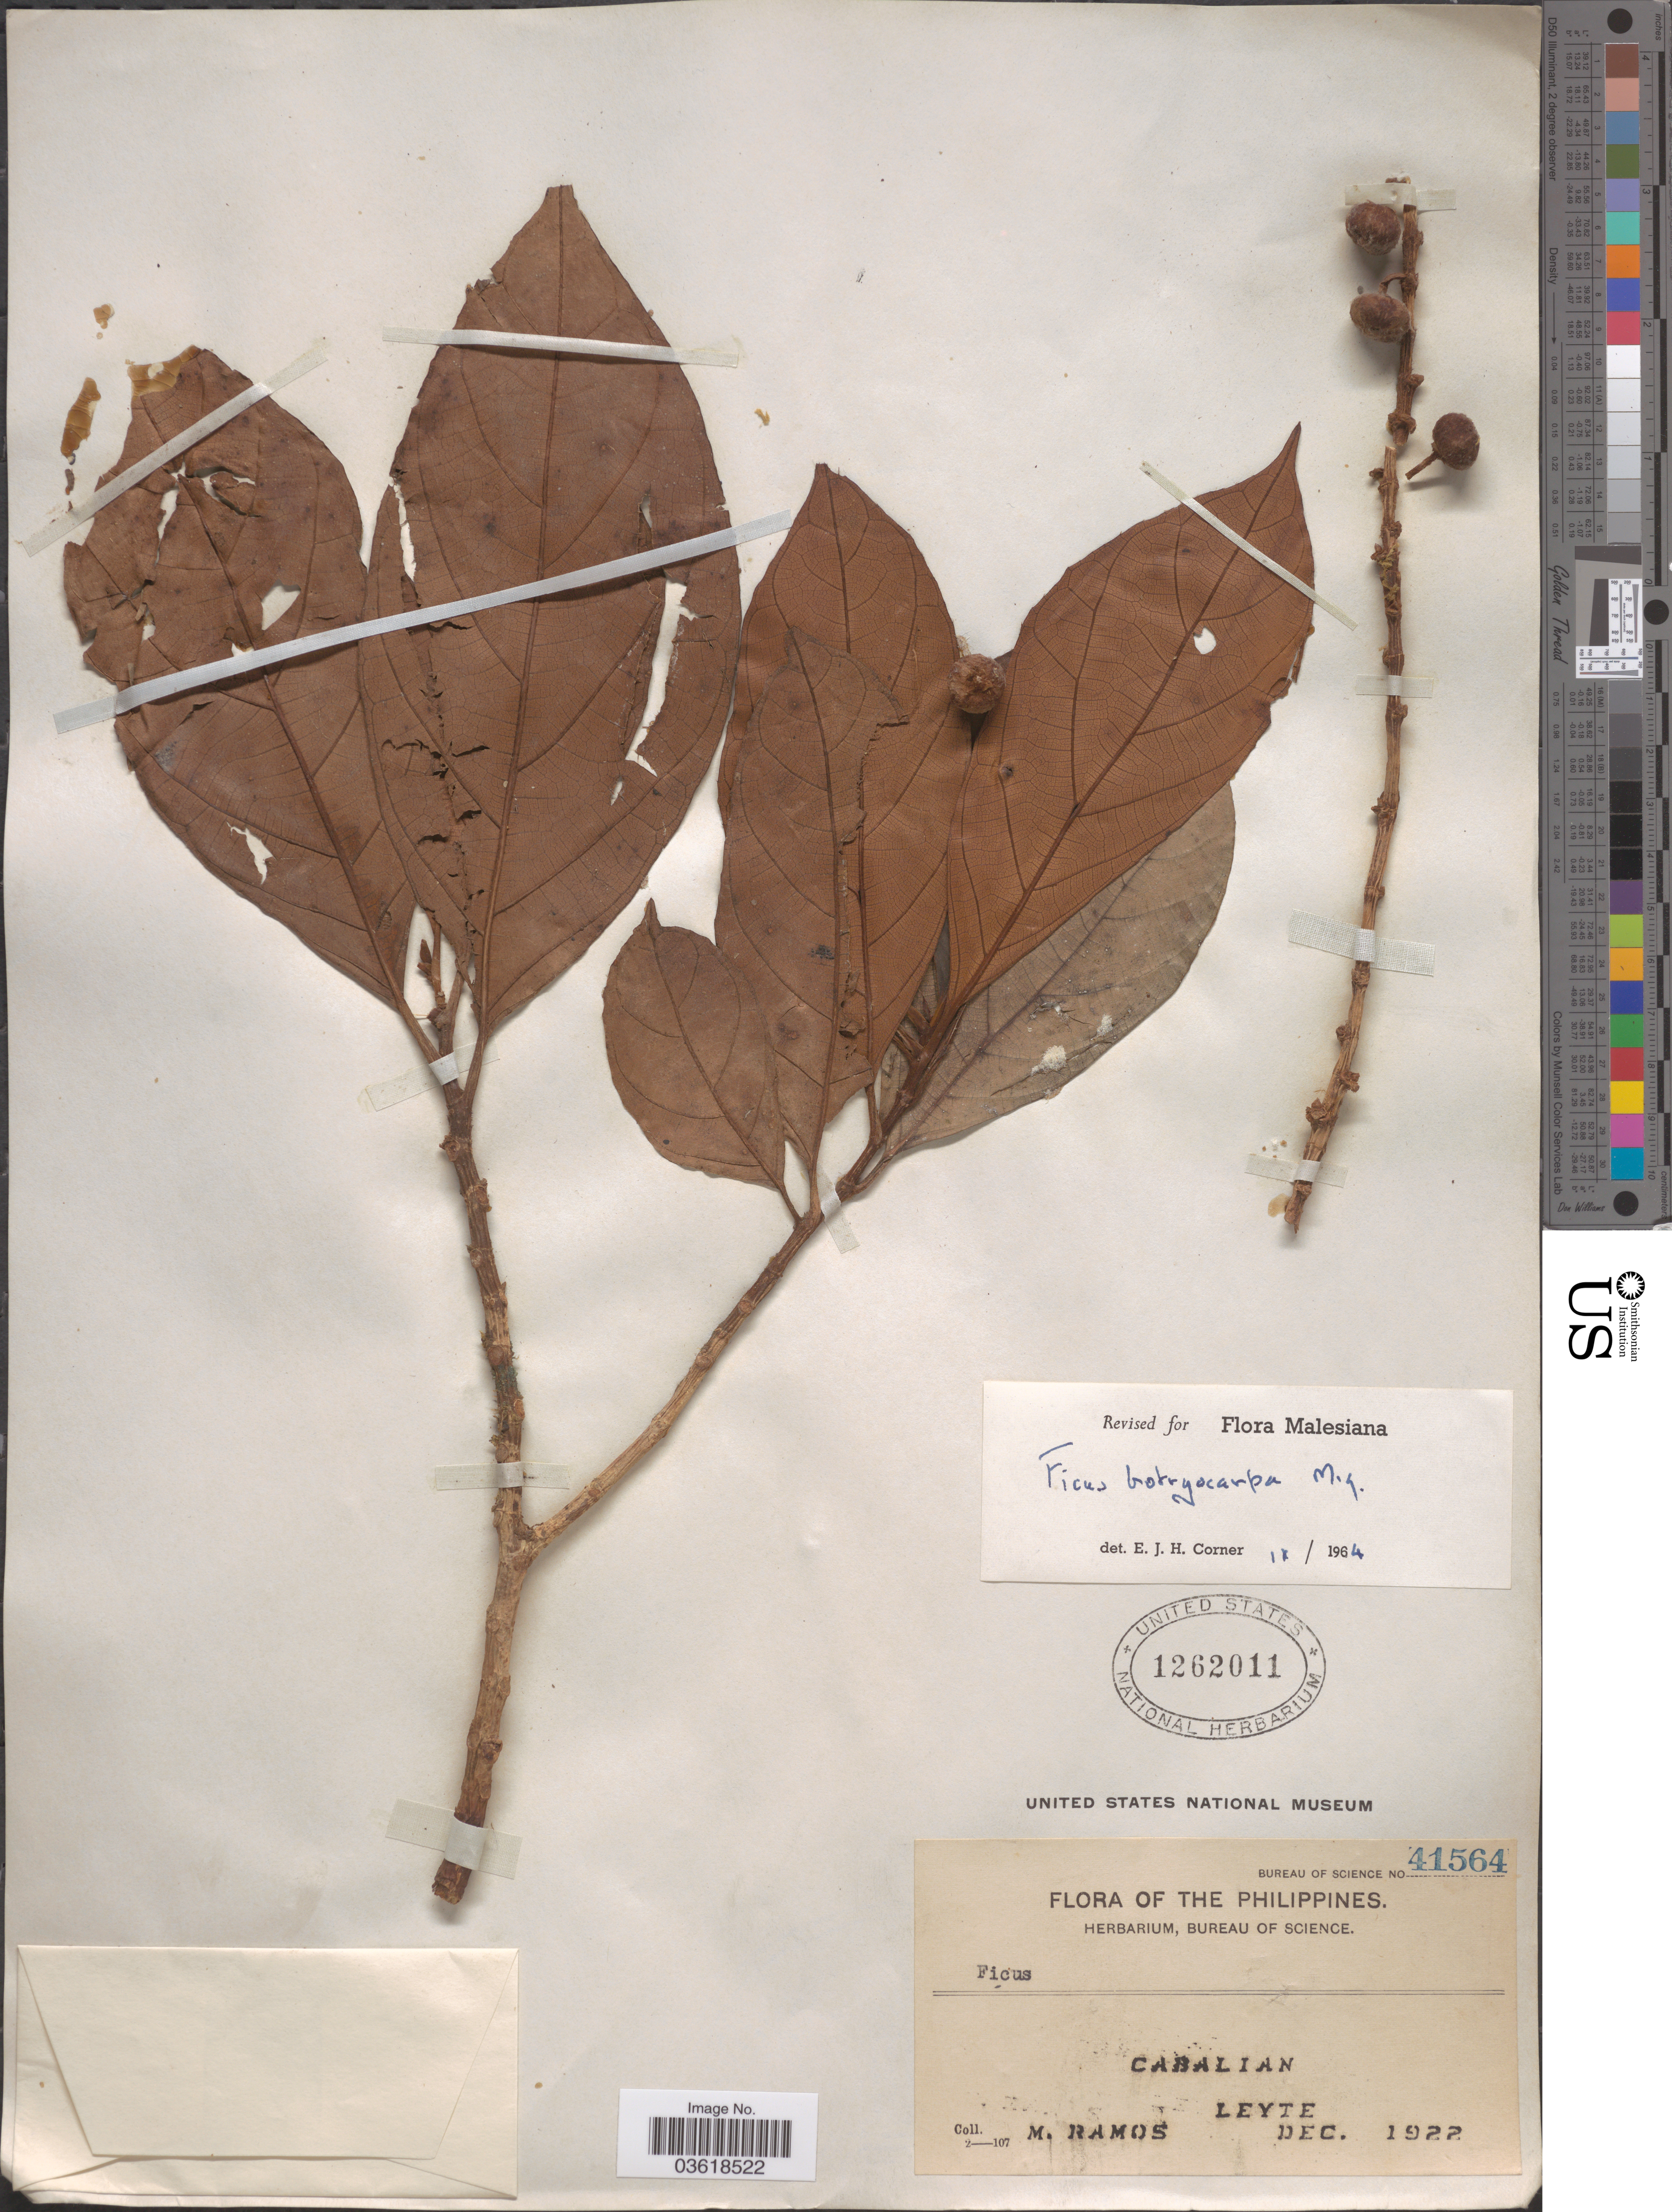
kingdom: Plantae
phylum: Tracheophyta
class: Magnoliopsida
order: Rosales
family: Moraceae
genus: Ficus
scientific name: Ficus botryocarpa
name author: Miq.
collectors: M. Ramos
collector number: Bureau of Science 41564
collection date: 1922-12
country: Philippines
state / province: Eastern Visayas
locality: Cabalian. Leyte.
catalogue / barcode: US 1262011